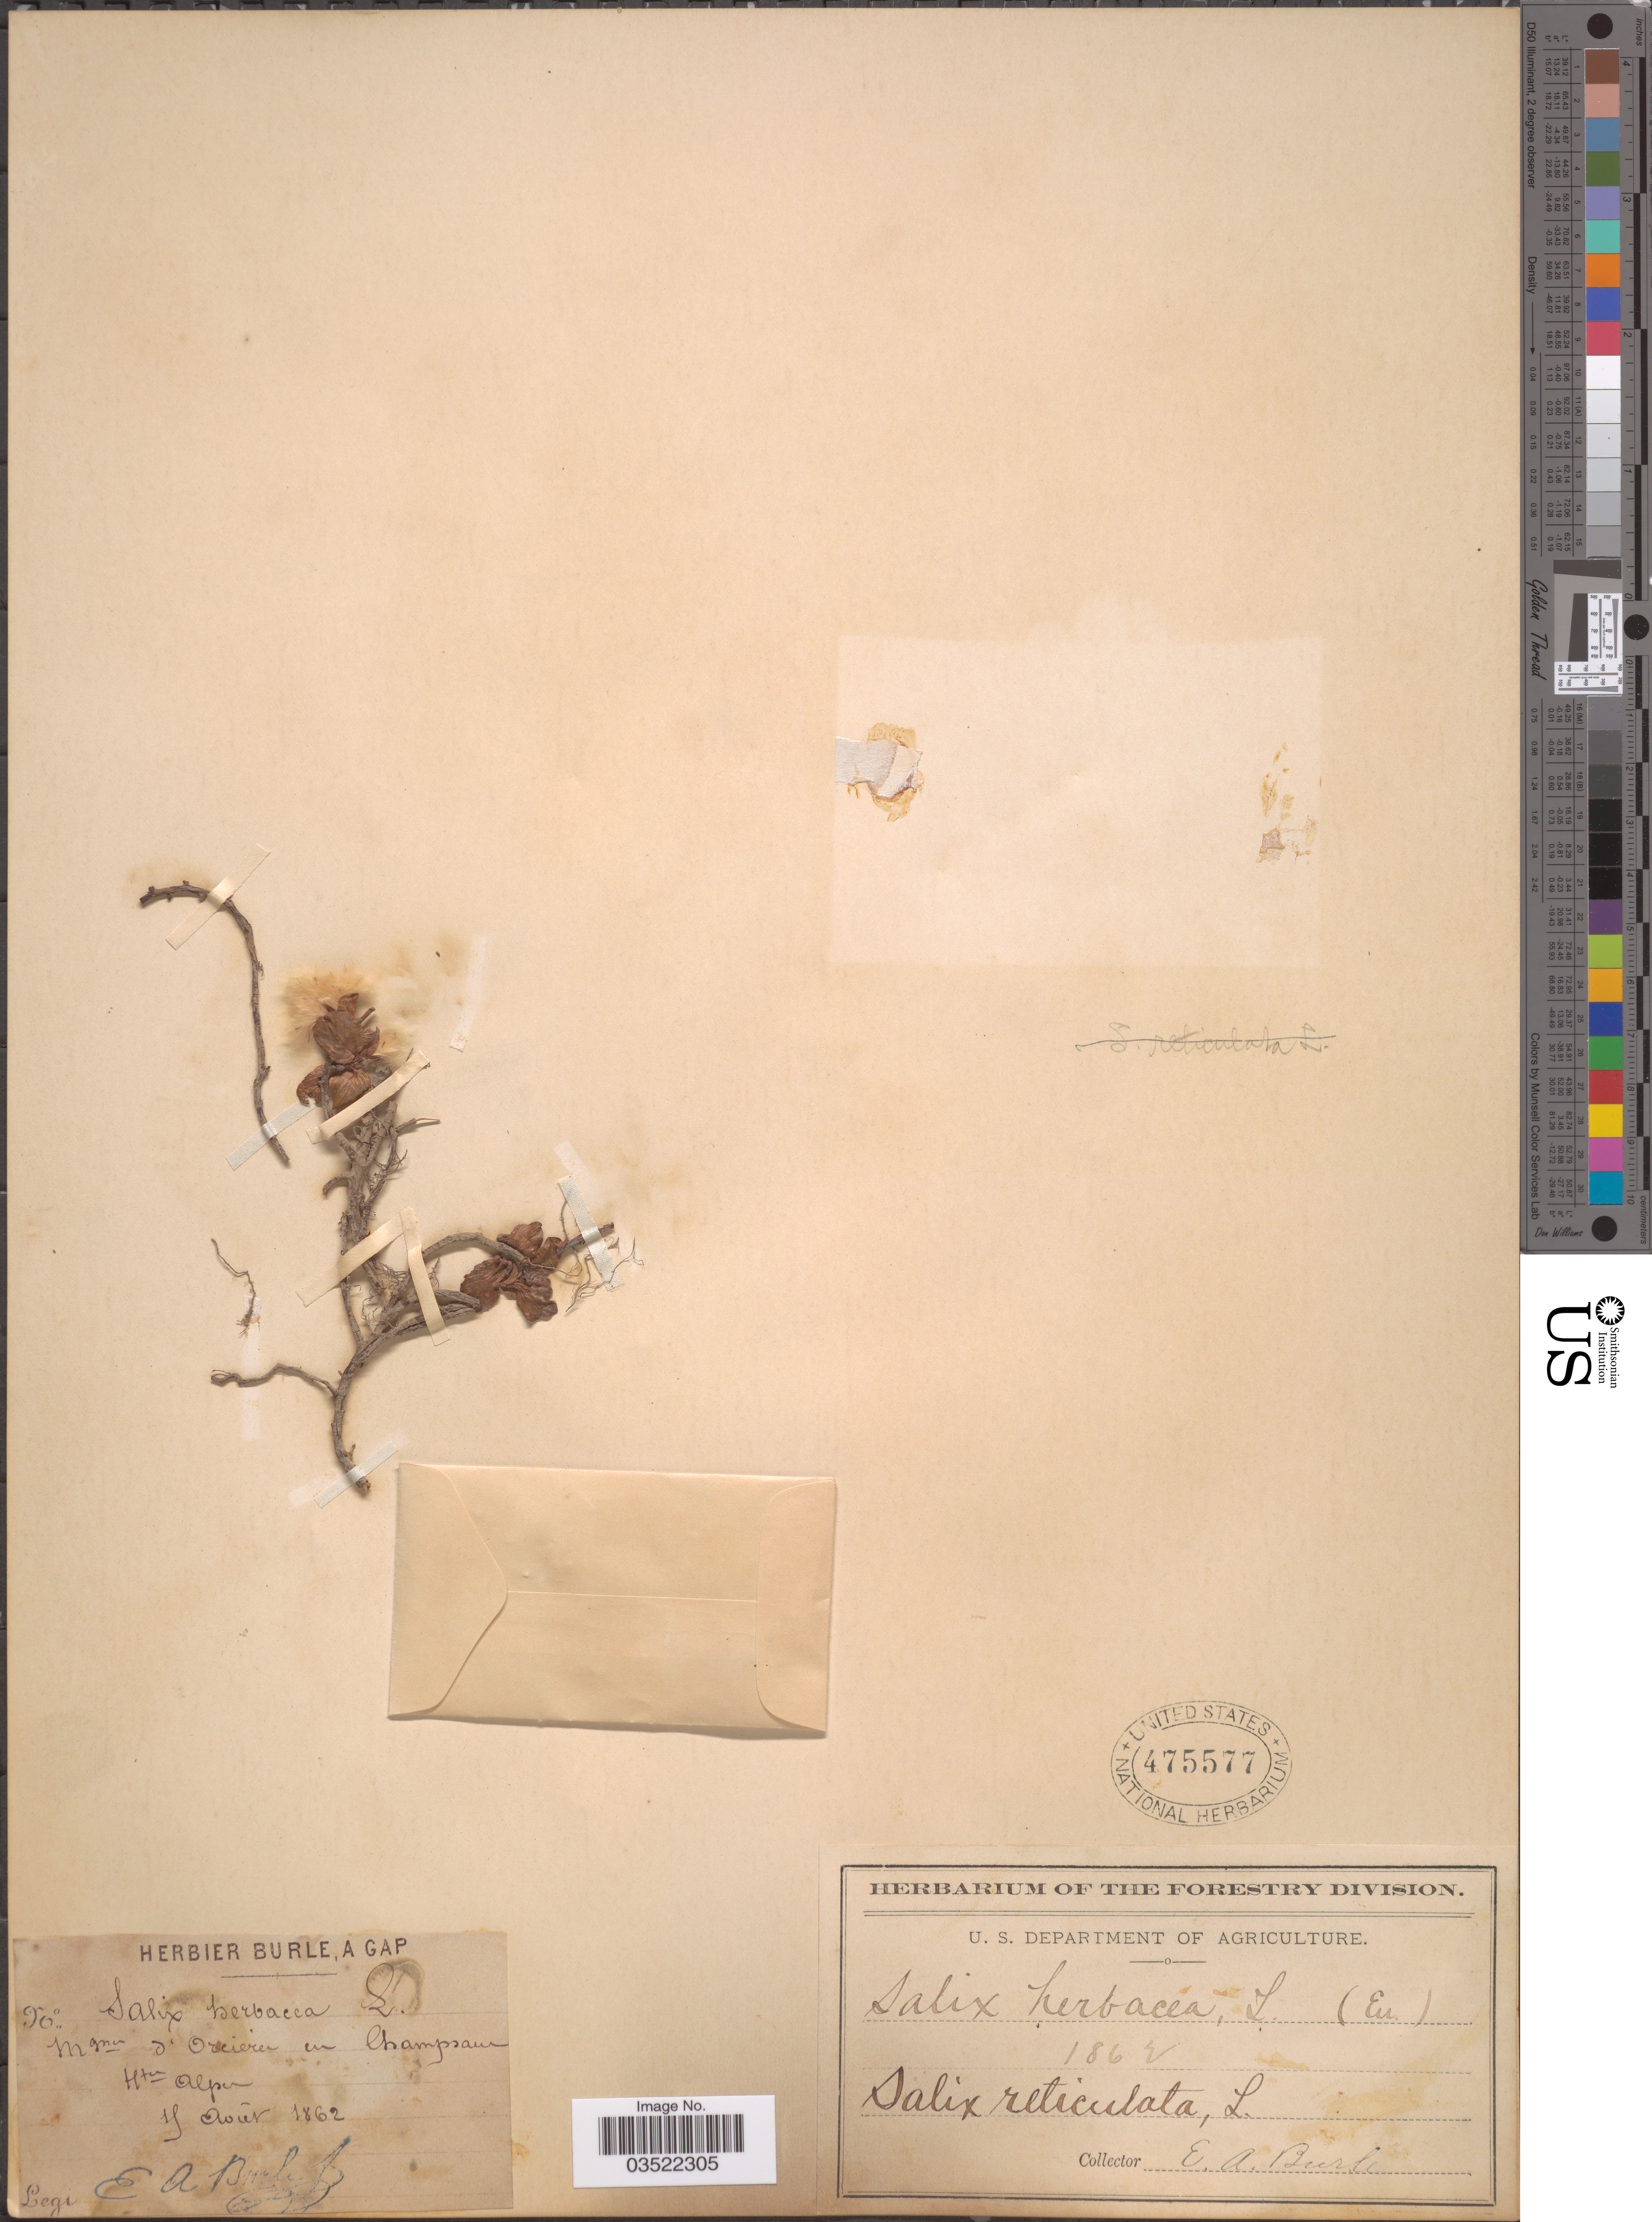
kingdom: Plantae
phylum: Tracheophyta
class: Magnoliopsida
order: Malpighiales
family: Salicaceae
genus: Salix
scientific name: Salix herbacea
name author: L.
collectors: E. Burle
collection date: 1862-08-19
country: France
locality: M gner [interpreted] S. Orcieres en Champsaur. Htes Alpes.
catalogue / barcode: US 475577